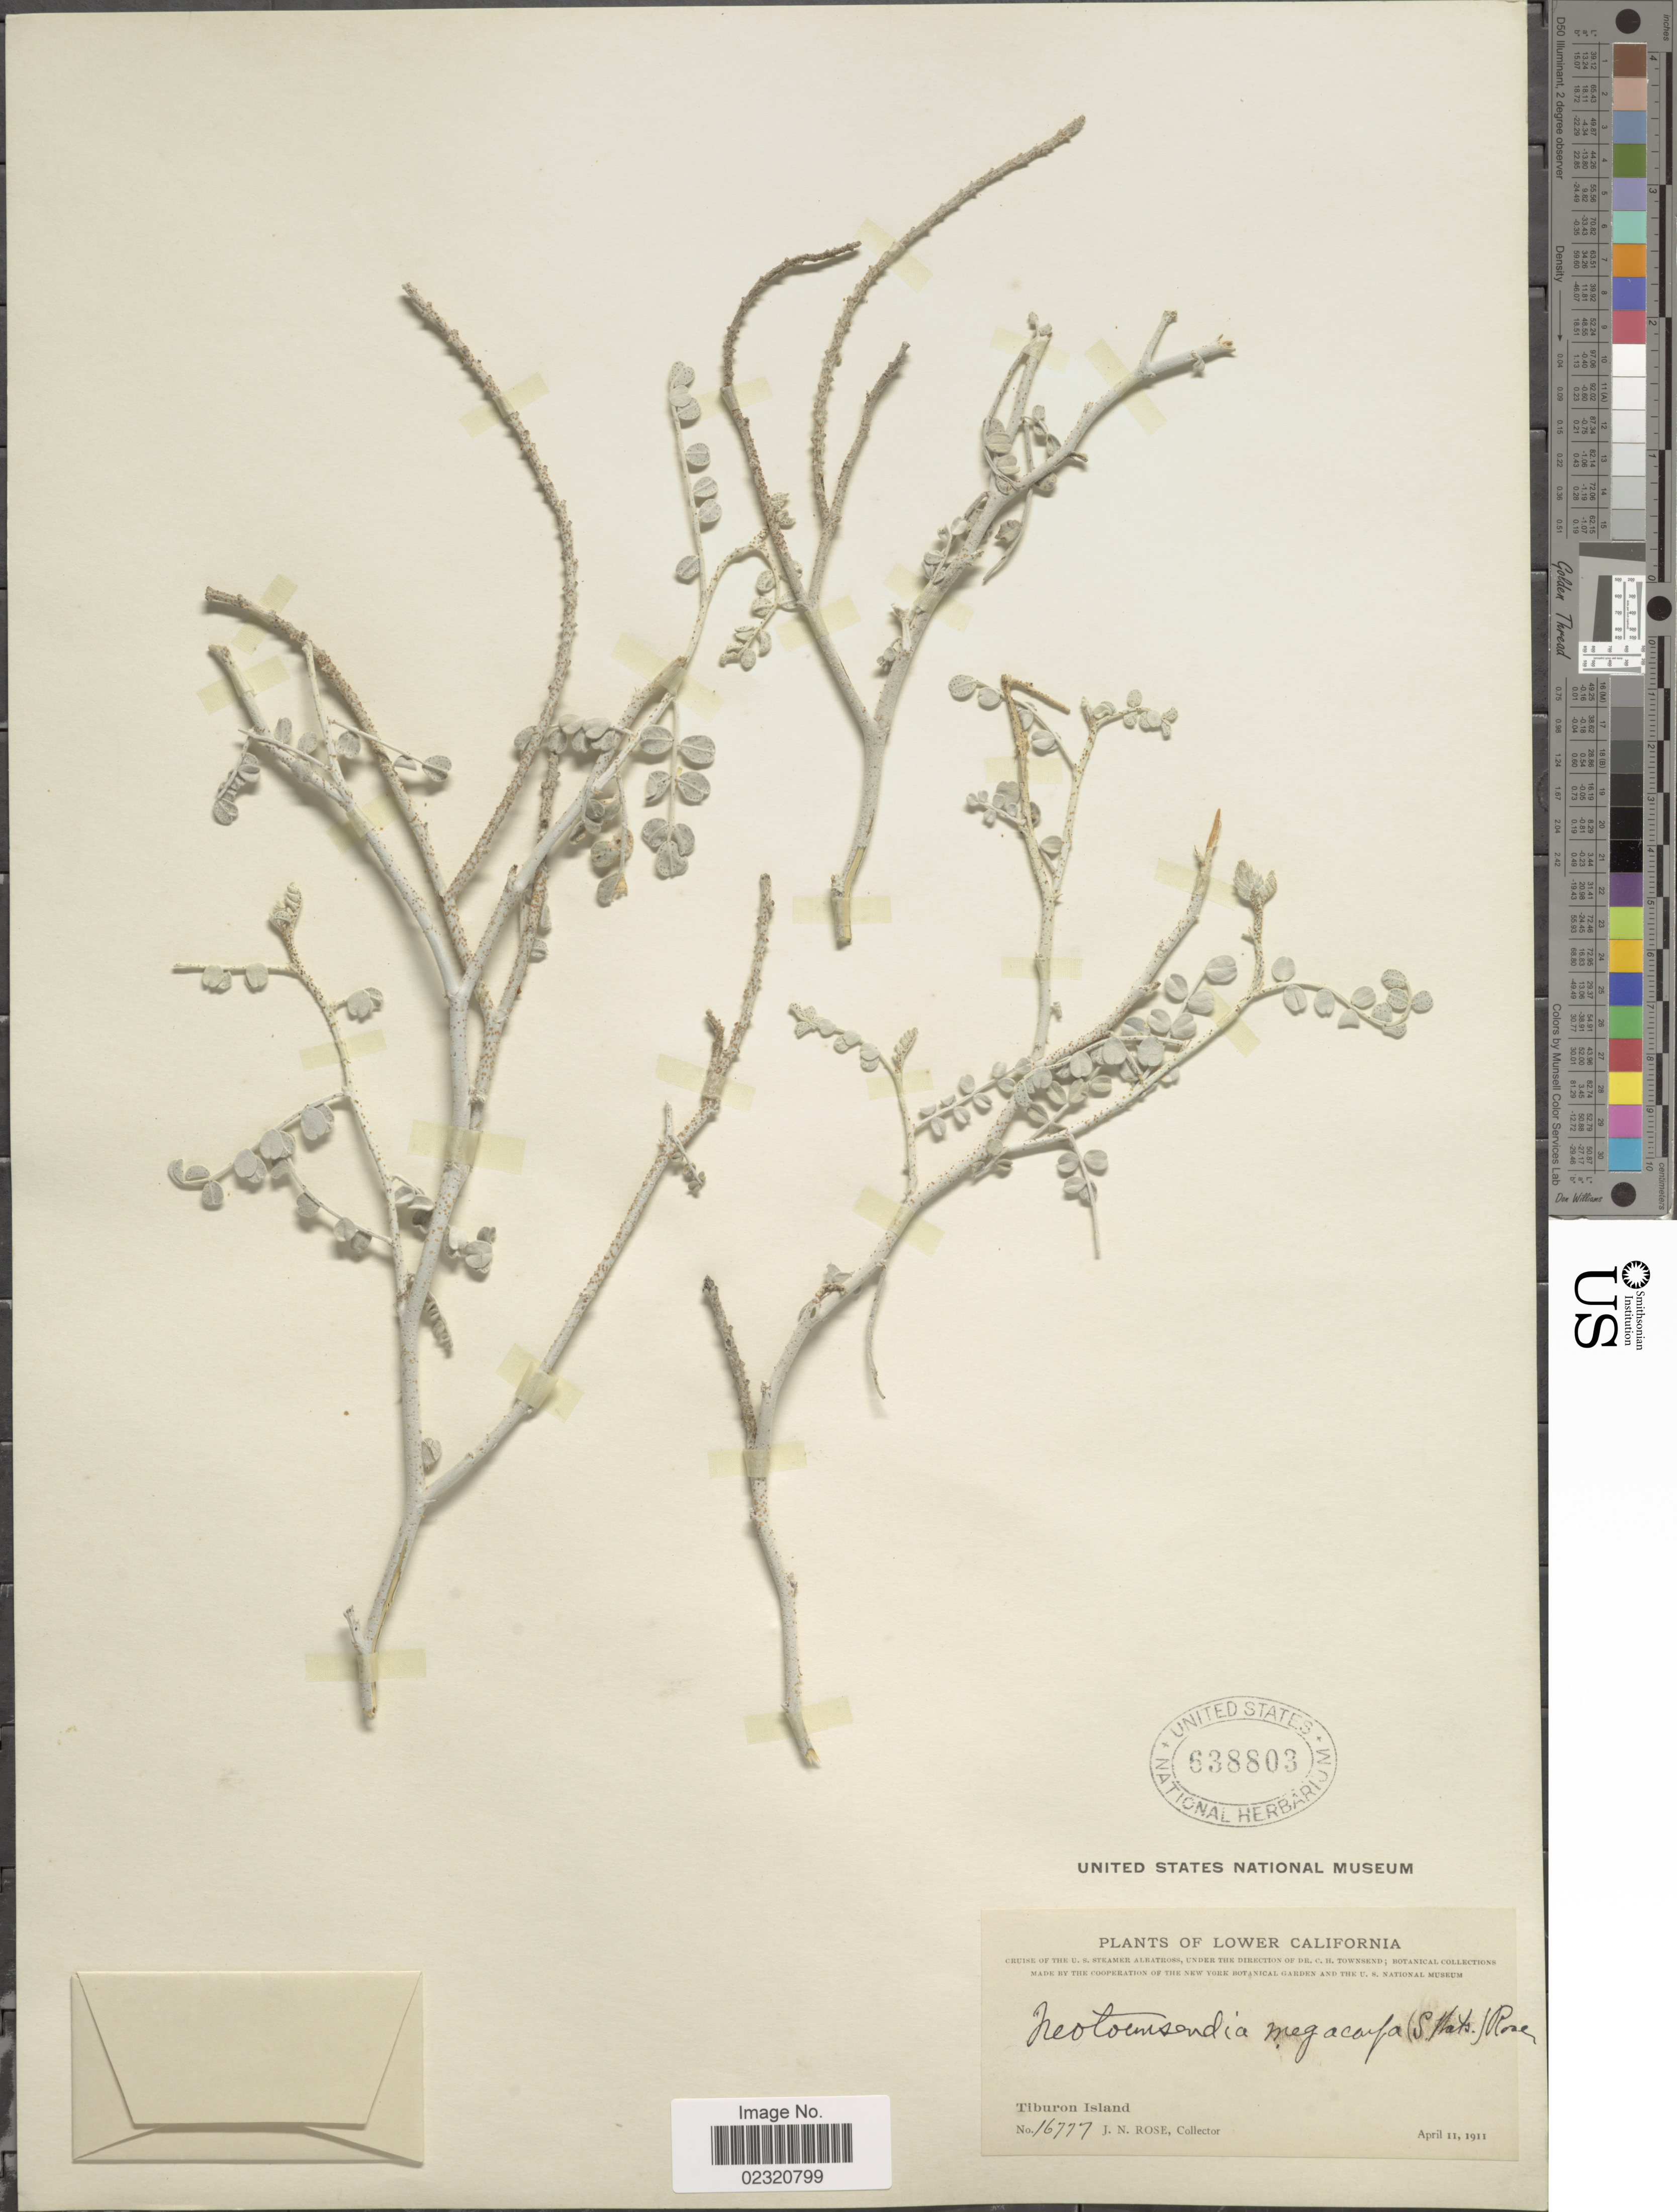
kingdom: Plantae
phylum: Tracheophyta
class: Magnoliopsida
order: Fabales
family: Fabaceae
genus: Errazurizia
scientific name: Errazurizia megacarpa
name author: I.M. Johnst.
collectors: J. N. Rose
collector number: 16777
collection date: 1911-04-11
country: Mexico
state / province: Sonora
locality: Lower California, Tiburon Island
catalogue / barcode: US 638803